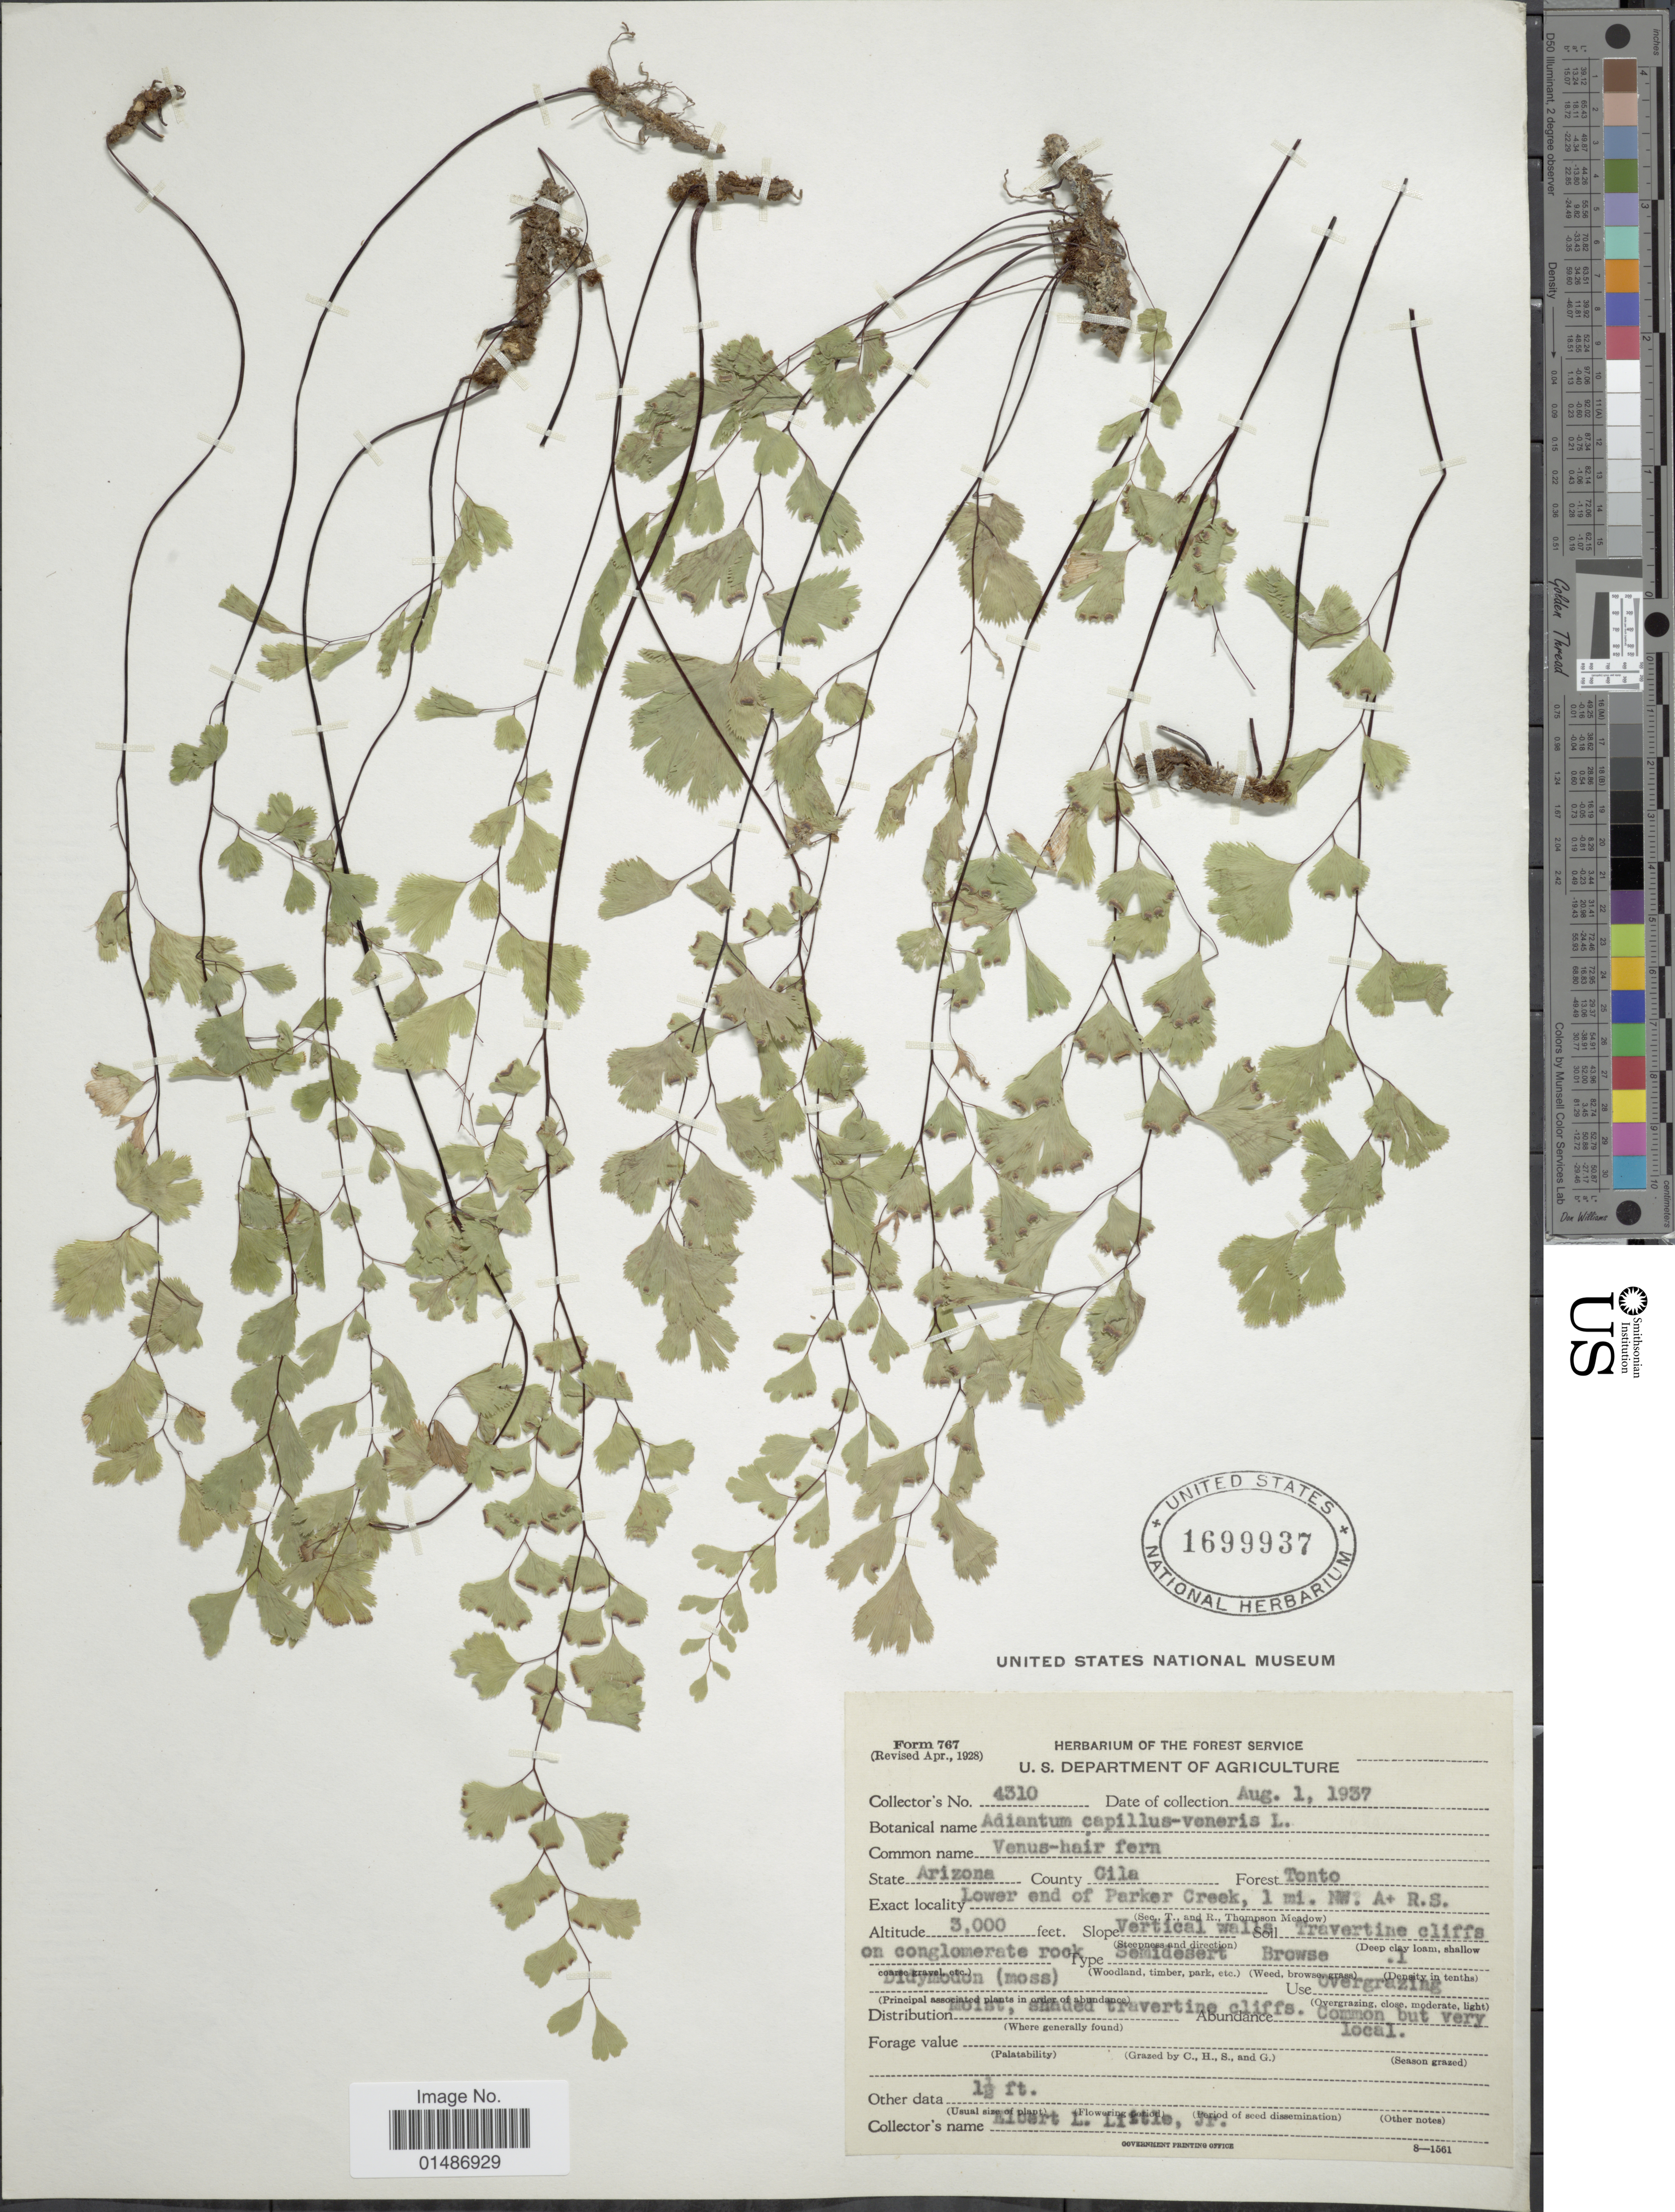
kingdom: Plantae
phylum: Tracheophyta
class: Polypodiopsida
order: Polypodiales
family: Pteridaceae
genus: Adiantum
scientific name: Adiantum capillus-veneris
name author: L.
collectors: E. L. Little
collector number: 4310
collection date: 1937-08-01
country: United States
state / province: Arizona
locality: County Gila. Forest Tonto. Lower end of Parker Creek, 1 mi. NW. A+ R.S.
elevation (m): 914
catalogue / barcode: US 1699937